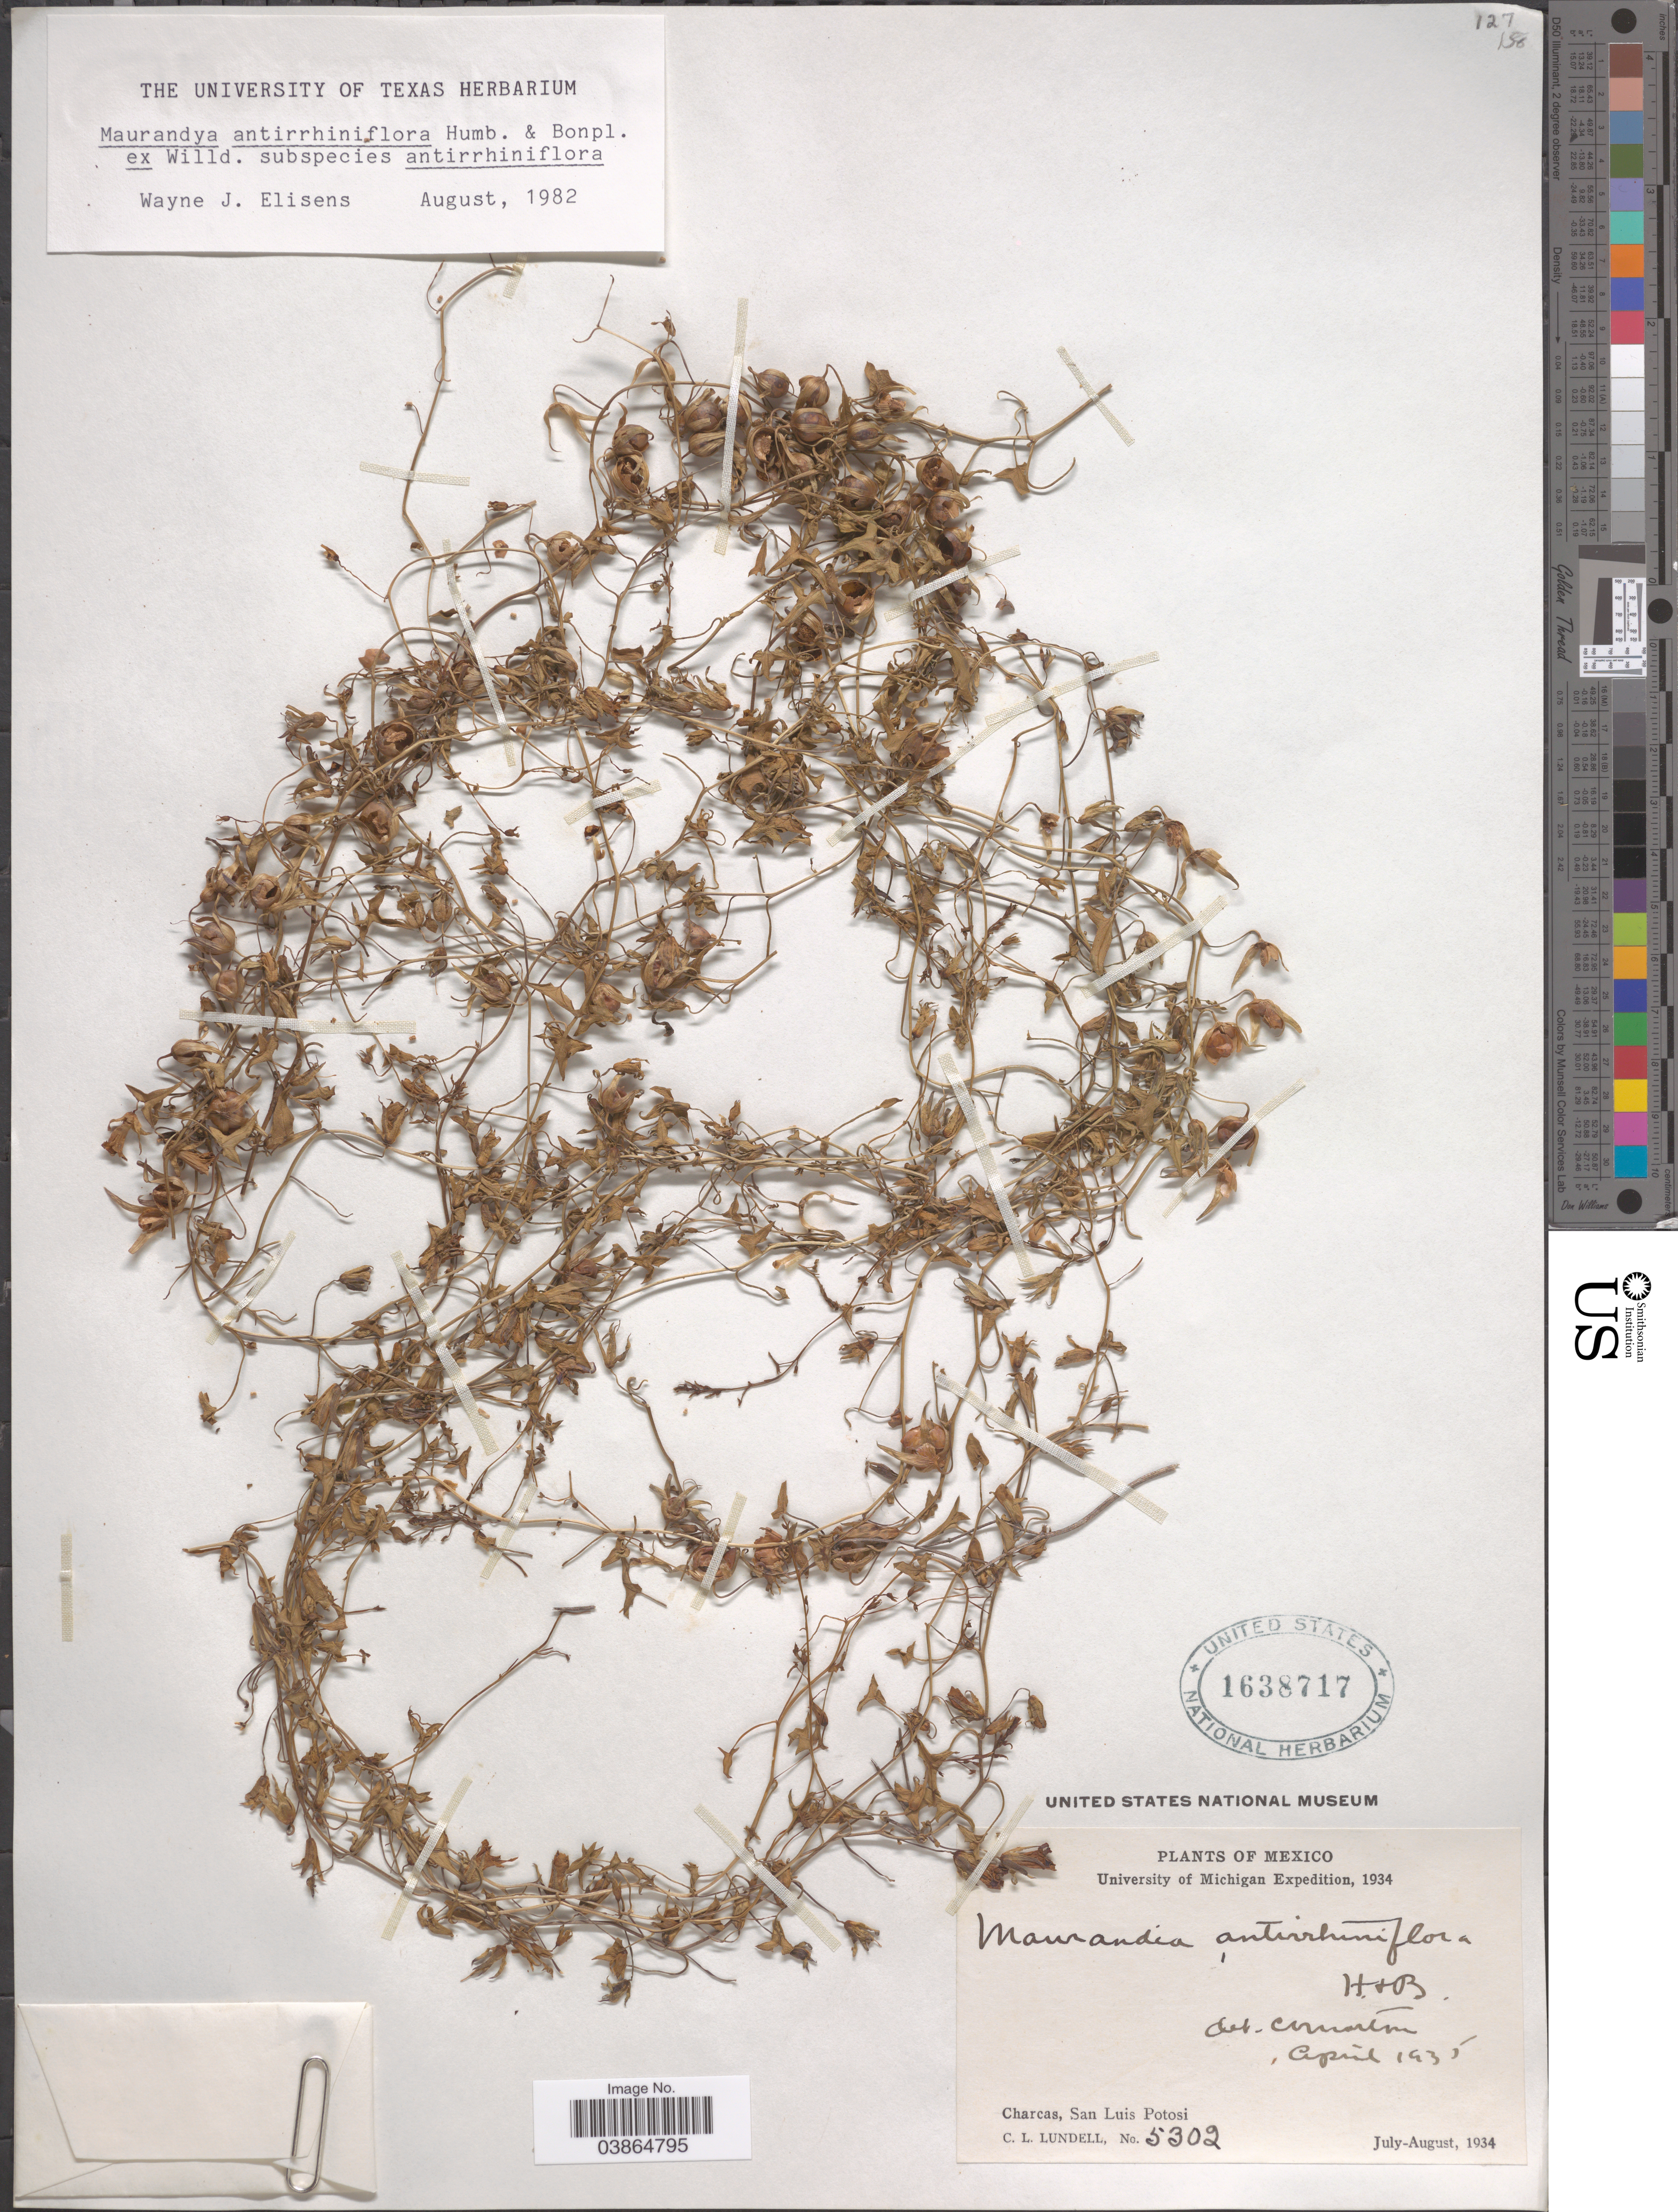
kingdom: Plantae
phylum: Tracheophyta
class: Magnoliopsida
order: Lamiales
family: Plantaginaceae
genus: Maurandya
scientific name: Maurandya antirrhiniflora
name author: Humb. & Bonpl. ex Willd.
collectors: C. L. Lundell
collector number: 5302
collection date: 1934-07/1934-08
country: Mexico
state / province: San Luis Potosí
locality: Charcas.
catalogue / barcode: US 1638717